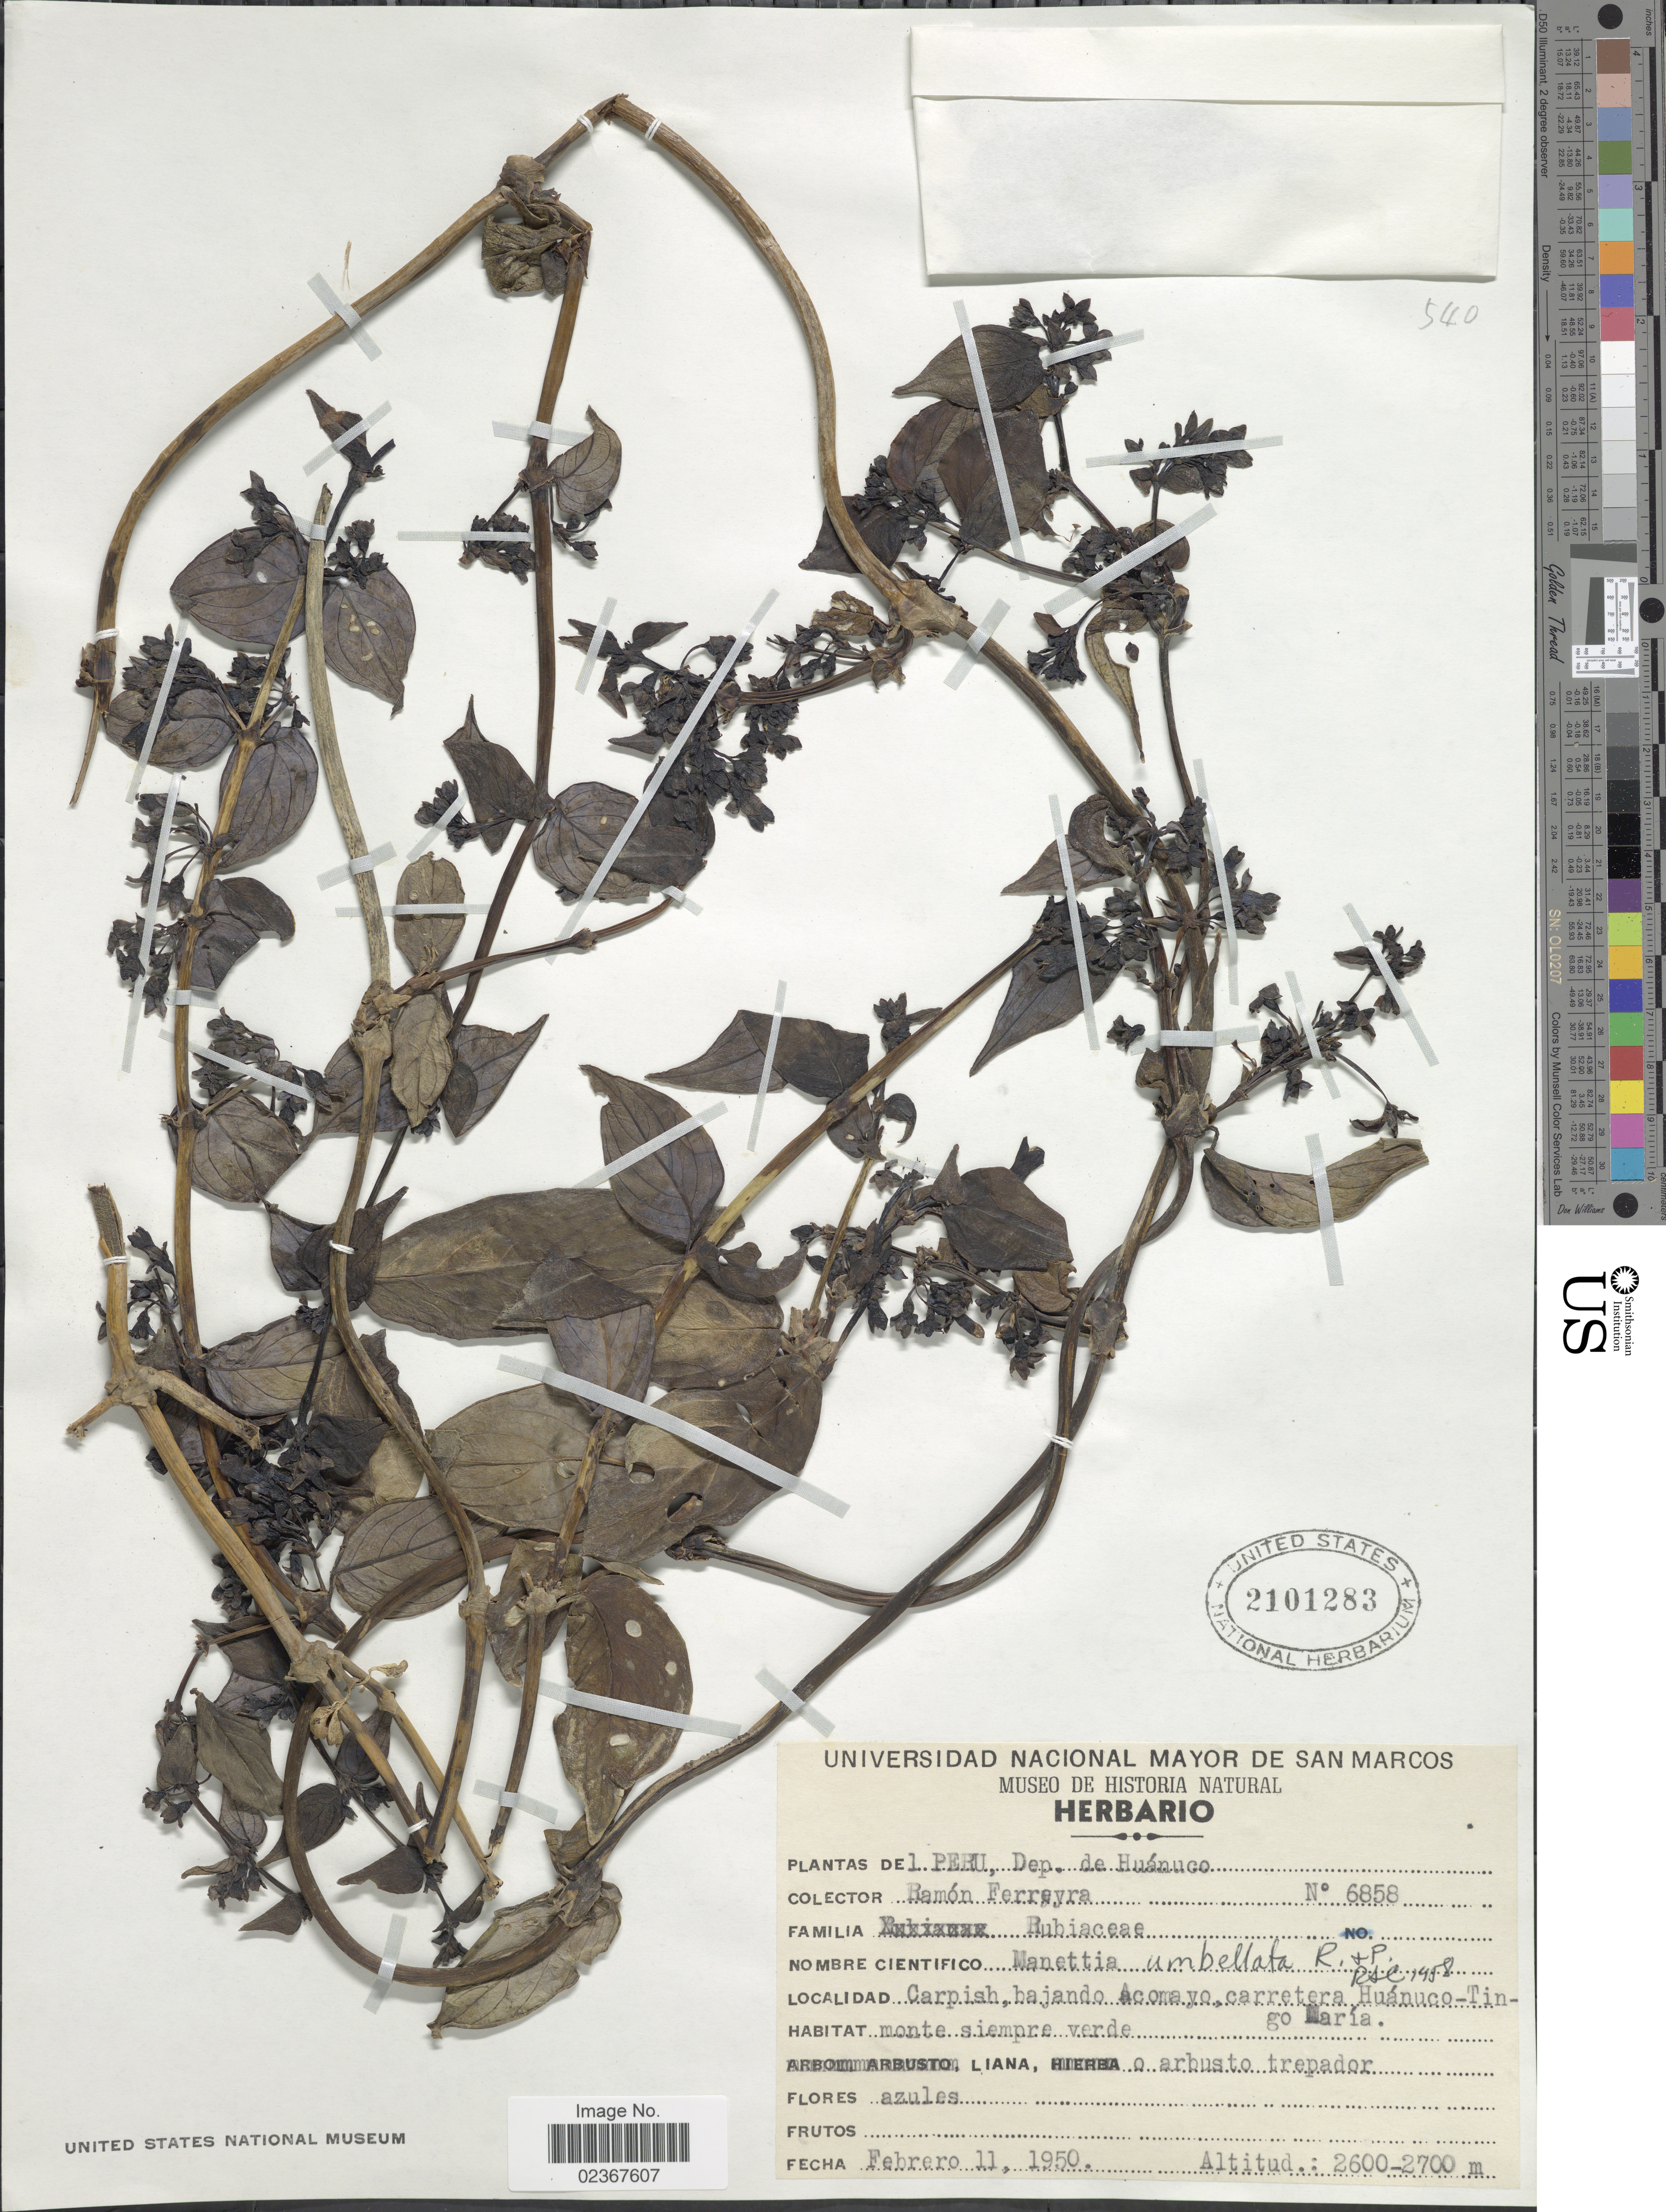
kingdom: Plantae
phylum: Tracheophyta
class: Magnoliopsida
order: Gentianales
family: Rubiaceae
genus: Manettia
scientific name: Manettia umbellata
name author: Ruiz & Pav.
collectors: R. A. Ferreyra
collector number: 6858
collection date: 1950-02-11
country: Peru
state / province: Huánuco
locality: Dep. de Huánuco, Carpish, bajando Acomayo, carretera Huánuco-Tingo María, monte siempre verde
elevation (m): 2600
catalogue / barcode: US 2101283